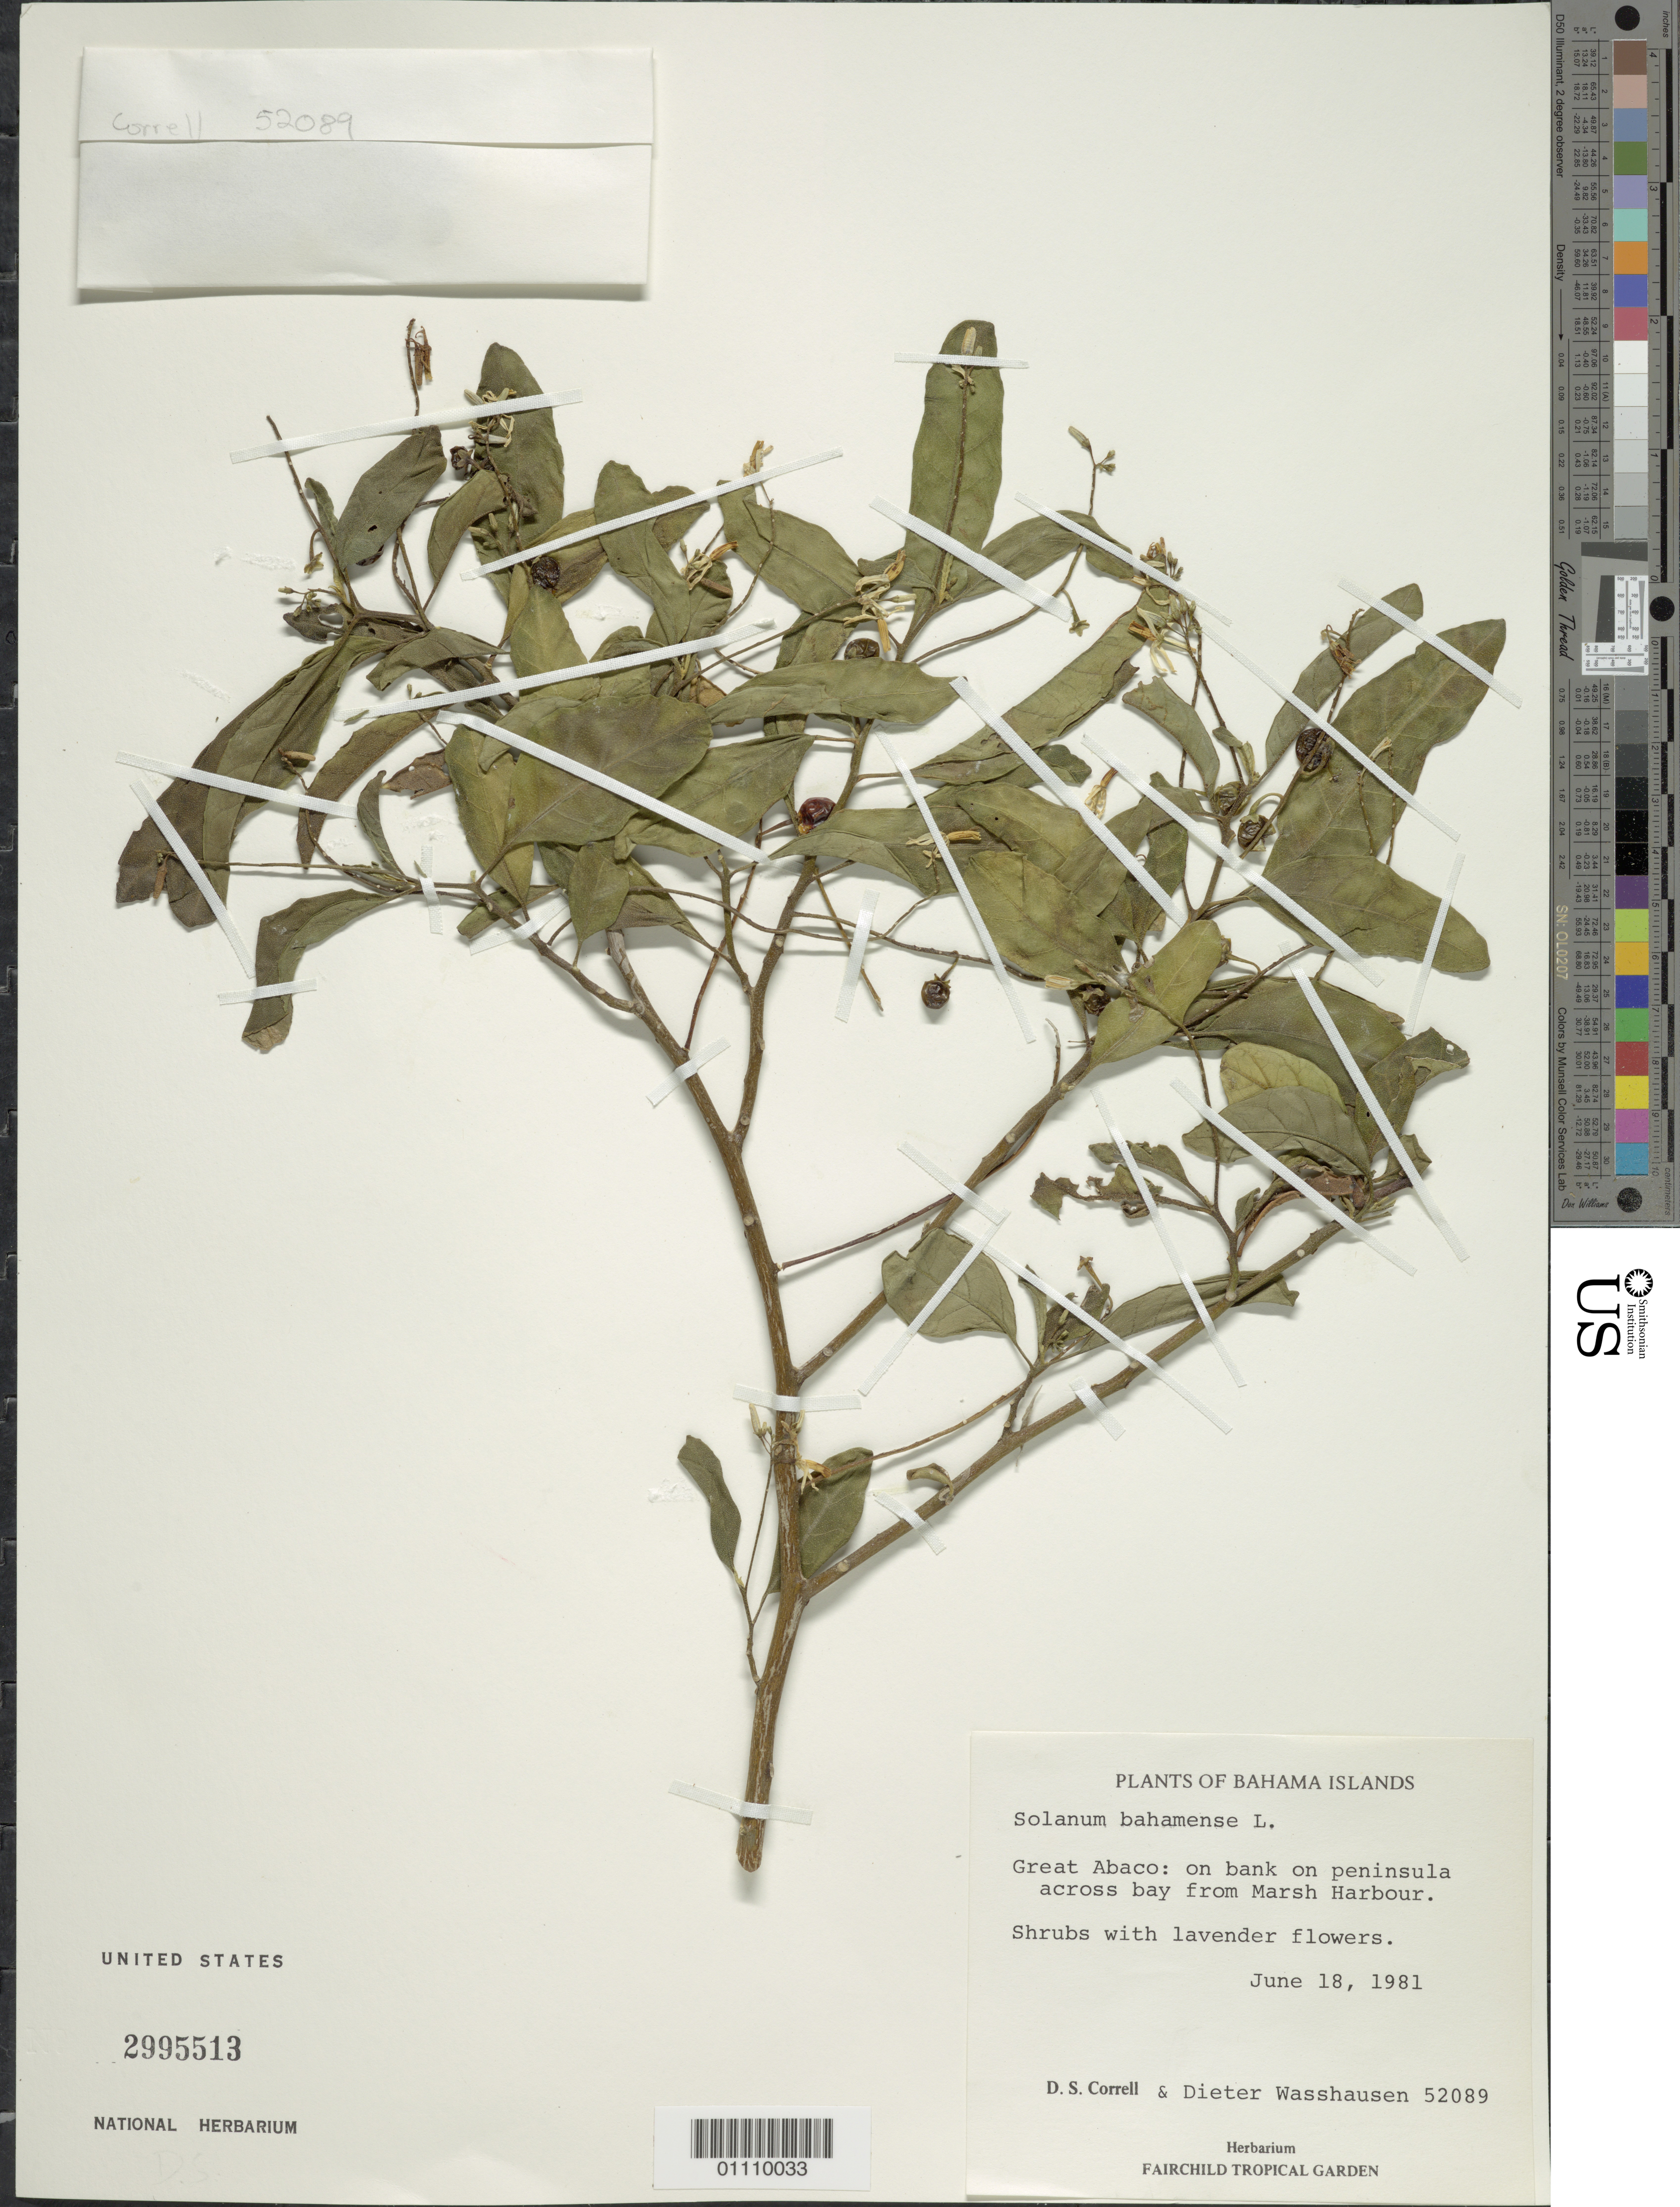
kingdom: Plantae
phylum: Tracheophyta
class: Magnoliopsida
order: Solanales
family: Solanaceae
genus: Solanum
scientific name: Solanum bahamense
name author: L.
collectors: D. S. Correll & D. C. Wasshausen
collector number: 52089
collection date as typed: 18 Jun 1981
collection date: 1981-06-18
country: Bahamas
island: Great Abaco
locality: Marsh Harbour, on peninsula across the bay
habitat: On bank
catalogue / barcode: US 2995513